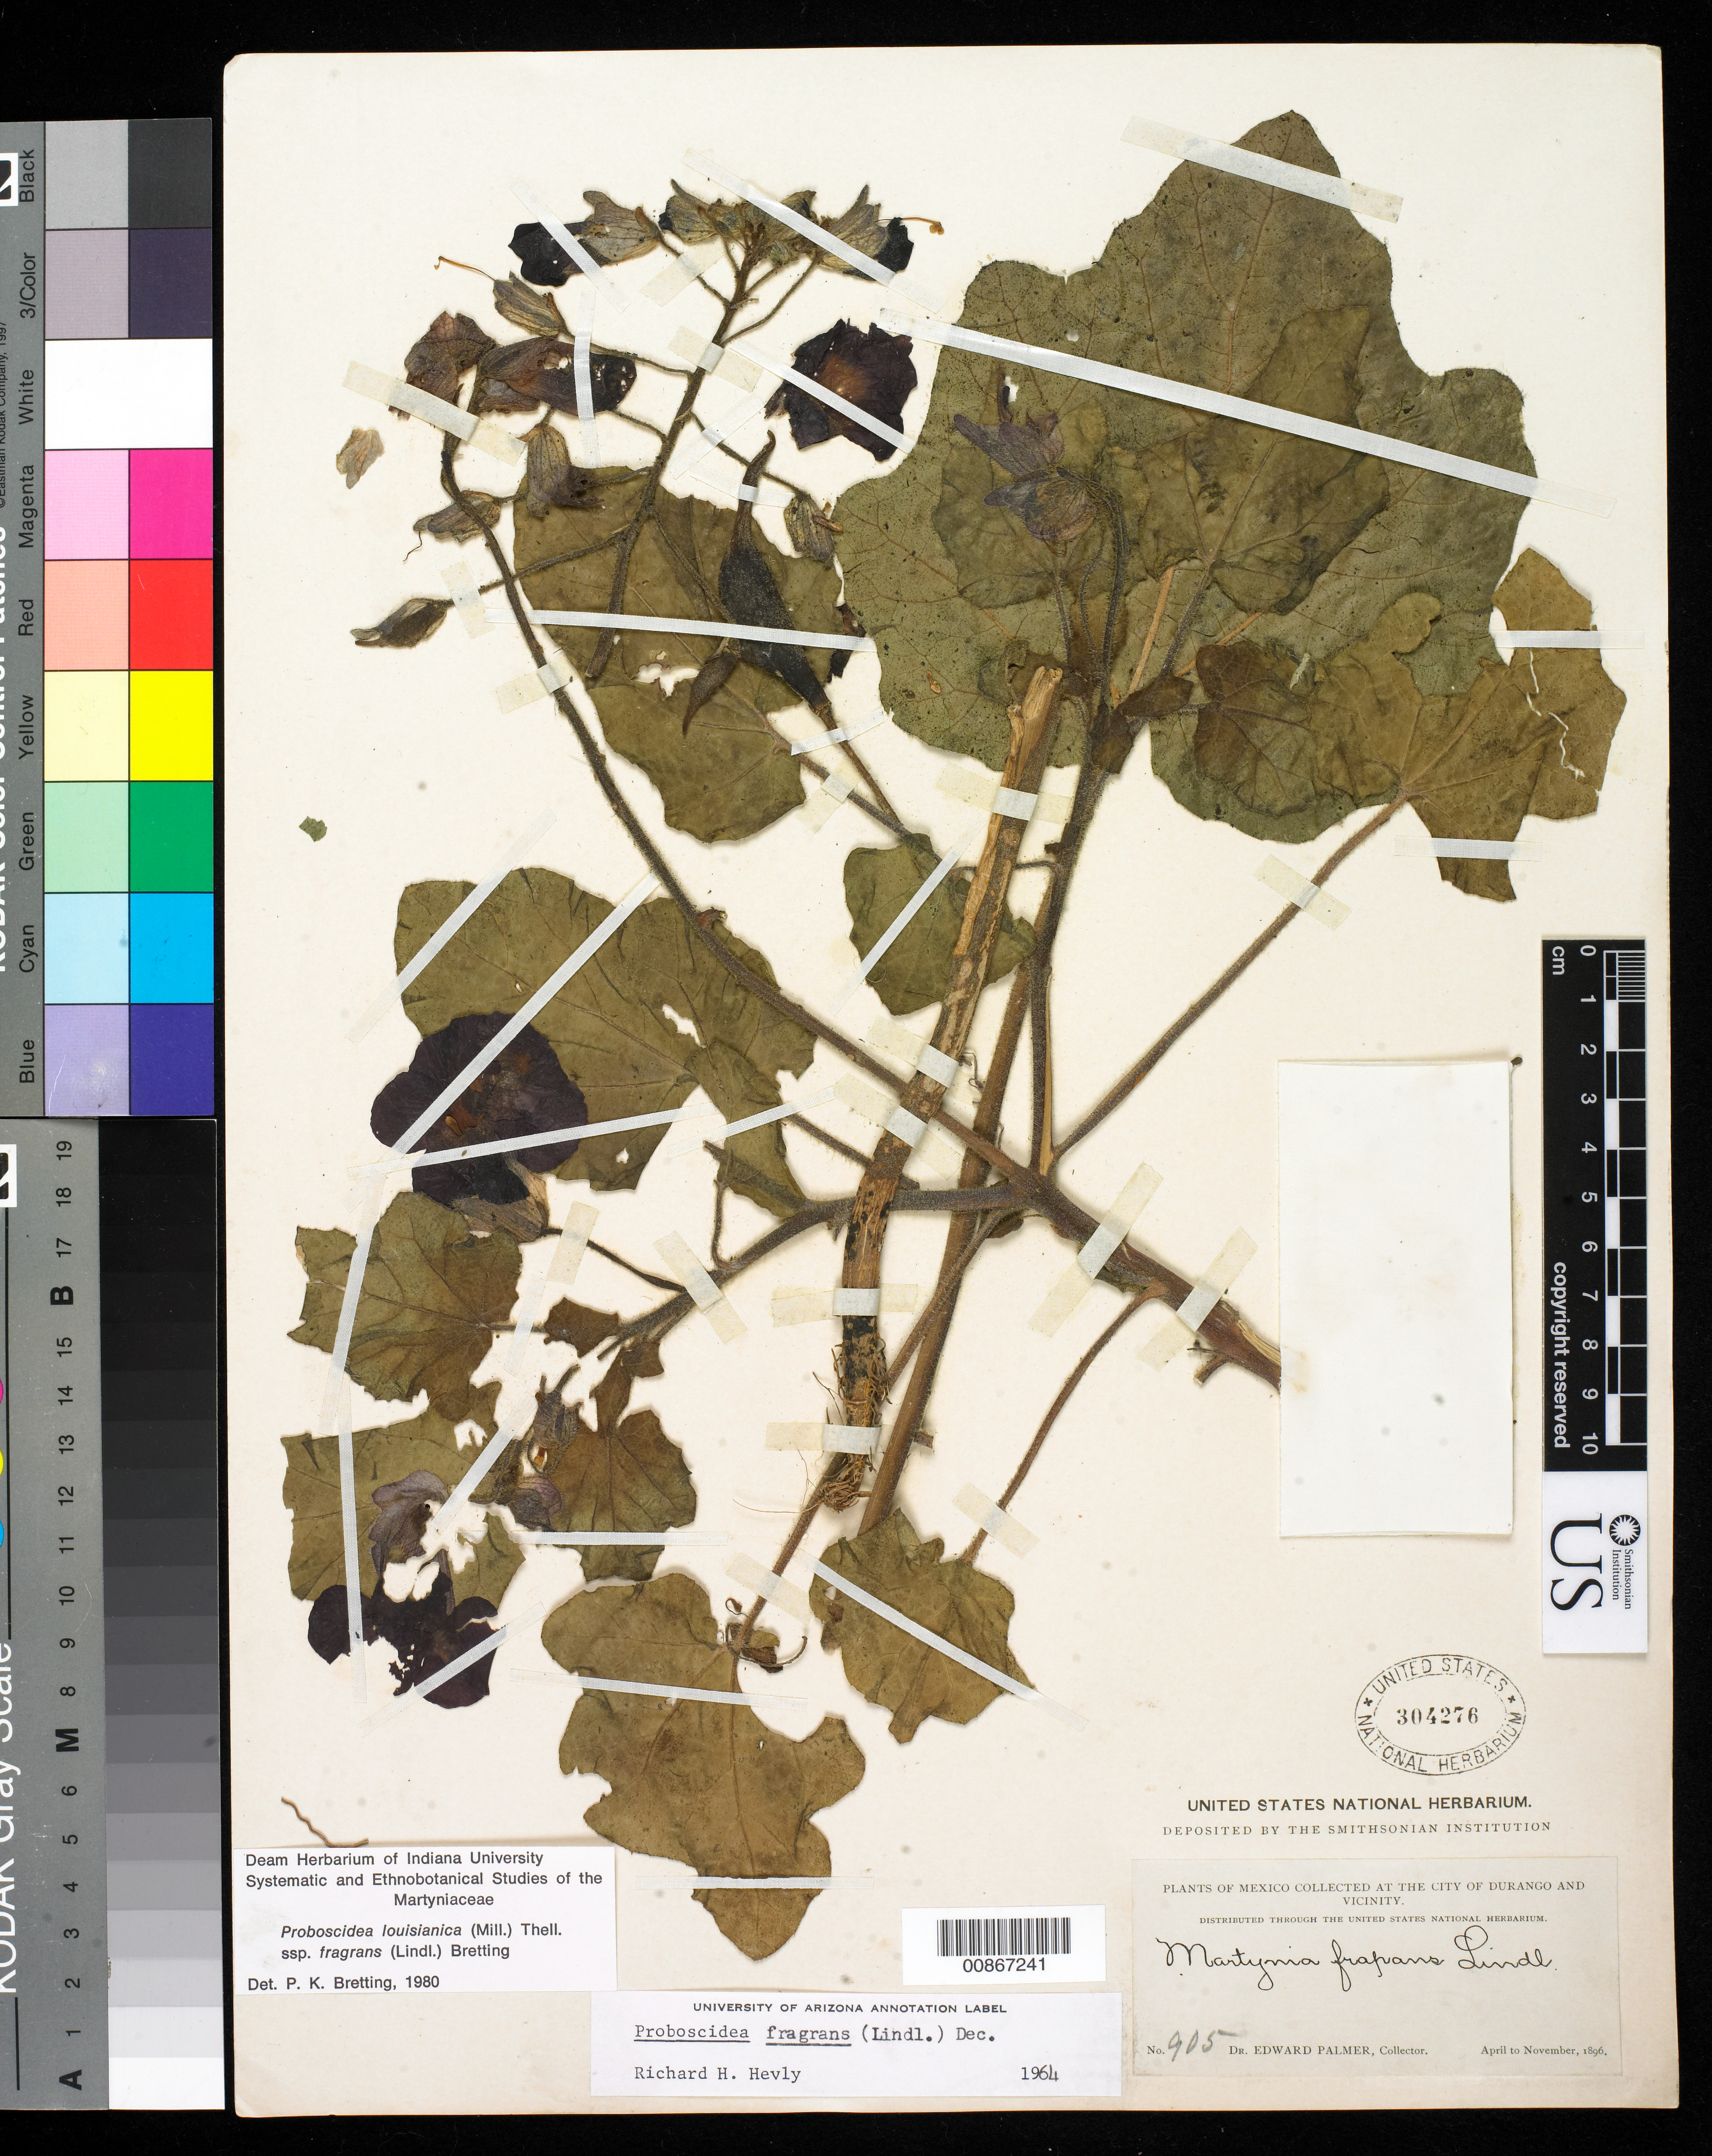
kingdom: Plantae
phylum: Tracheophyta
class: Magnoliopsida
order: Lamiales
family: Martyniaceae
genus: Proboscidea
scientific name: Proboscidea louisianica subsp. fragrans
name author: (Mill.) Thell.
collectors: E. Palmer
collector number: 905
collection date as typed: Apr 1896 to -- Nov 1896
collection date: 1896-04/1896-11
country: Mexico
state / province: Durango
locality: City of Durango and vicinity.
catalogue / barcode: US 304276